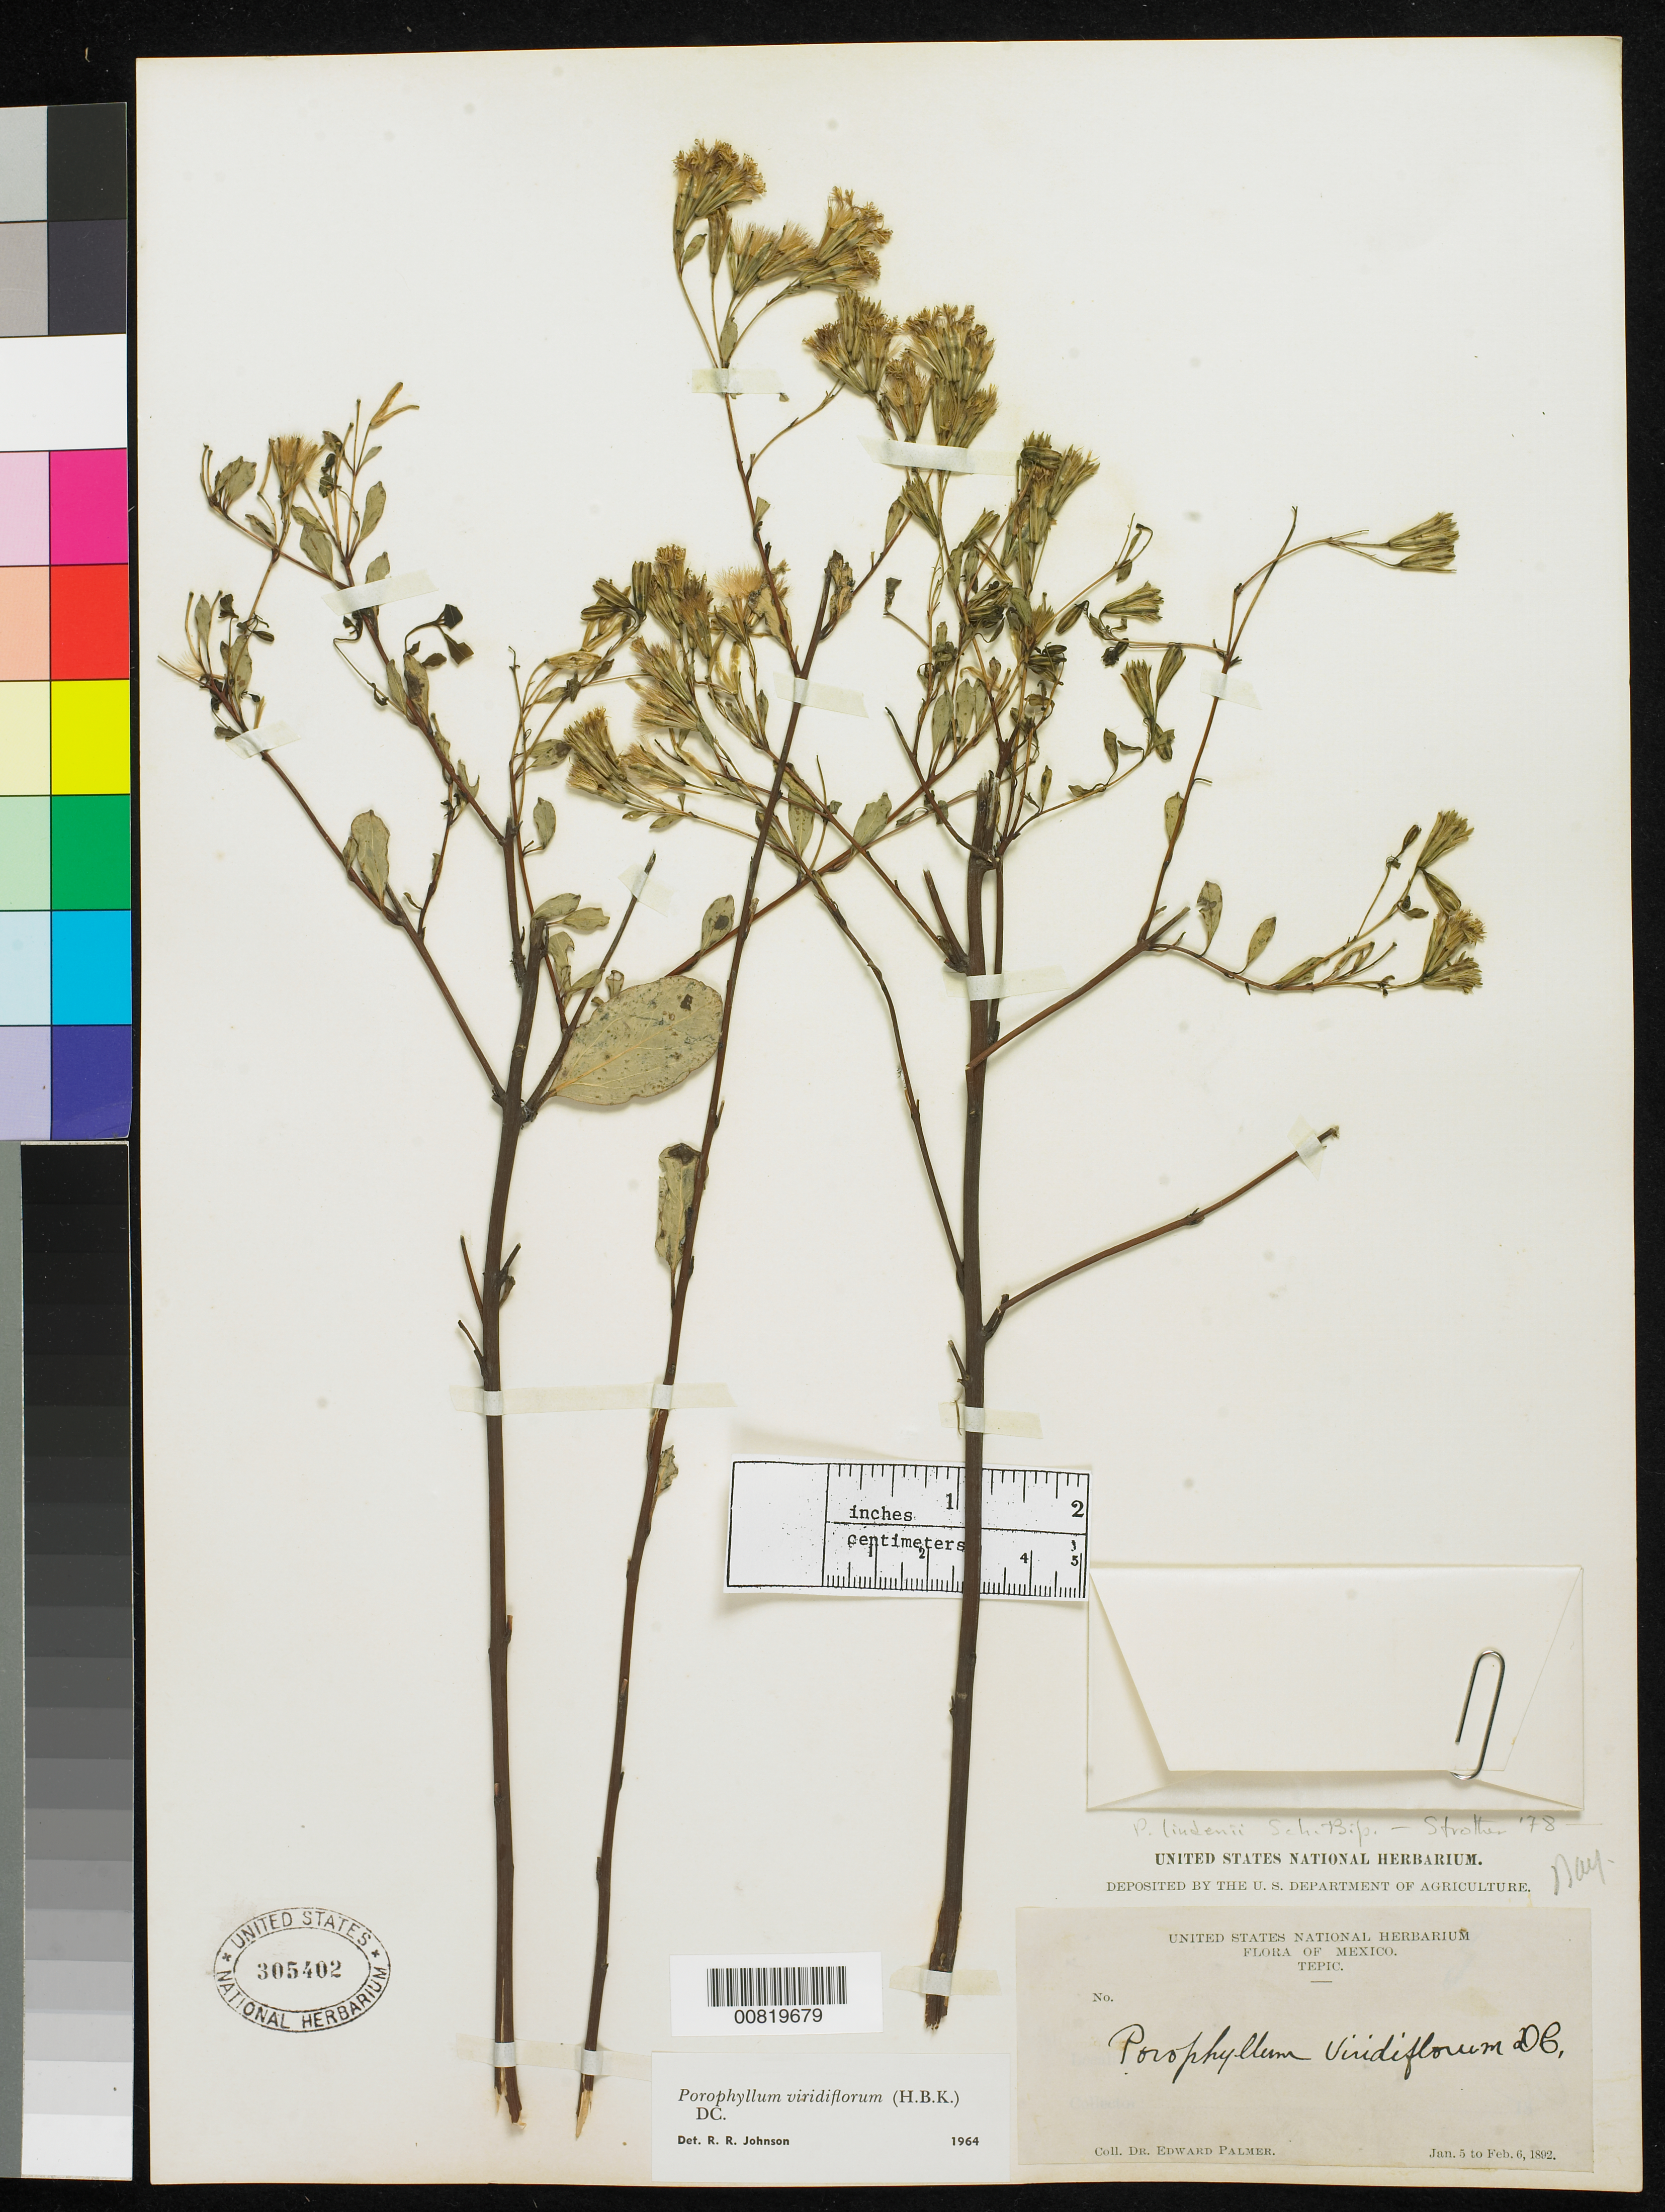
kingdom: Plantae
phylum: Tracheophyta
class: Magnoliopsida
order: Asterales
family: Asteraceae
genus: Porophyllum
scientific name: Porophyllum lindenii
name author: Sch. Bip. ex Seem.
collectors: E. Palmer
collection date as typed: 05 Jan 1892 to 06 Feb 1892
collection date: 1892-01-05/1892-02-06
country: Mexico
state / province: Nayarit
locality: Tepic, Nayarit.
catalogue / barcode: US 305402